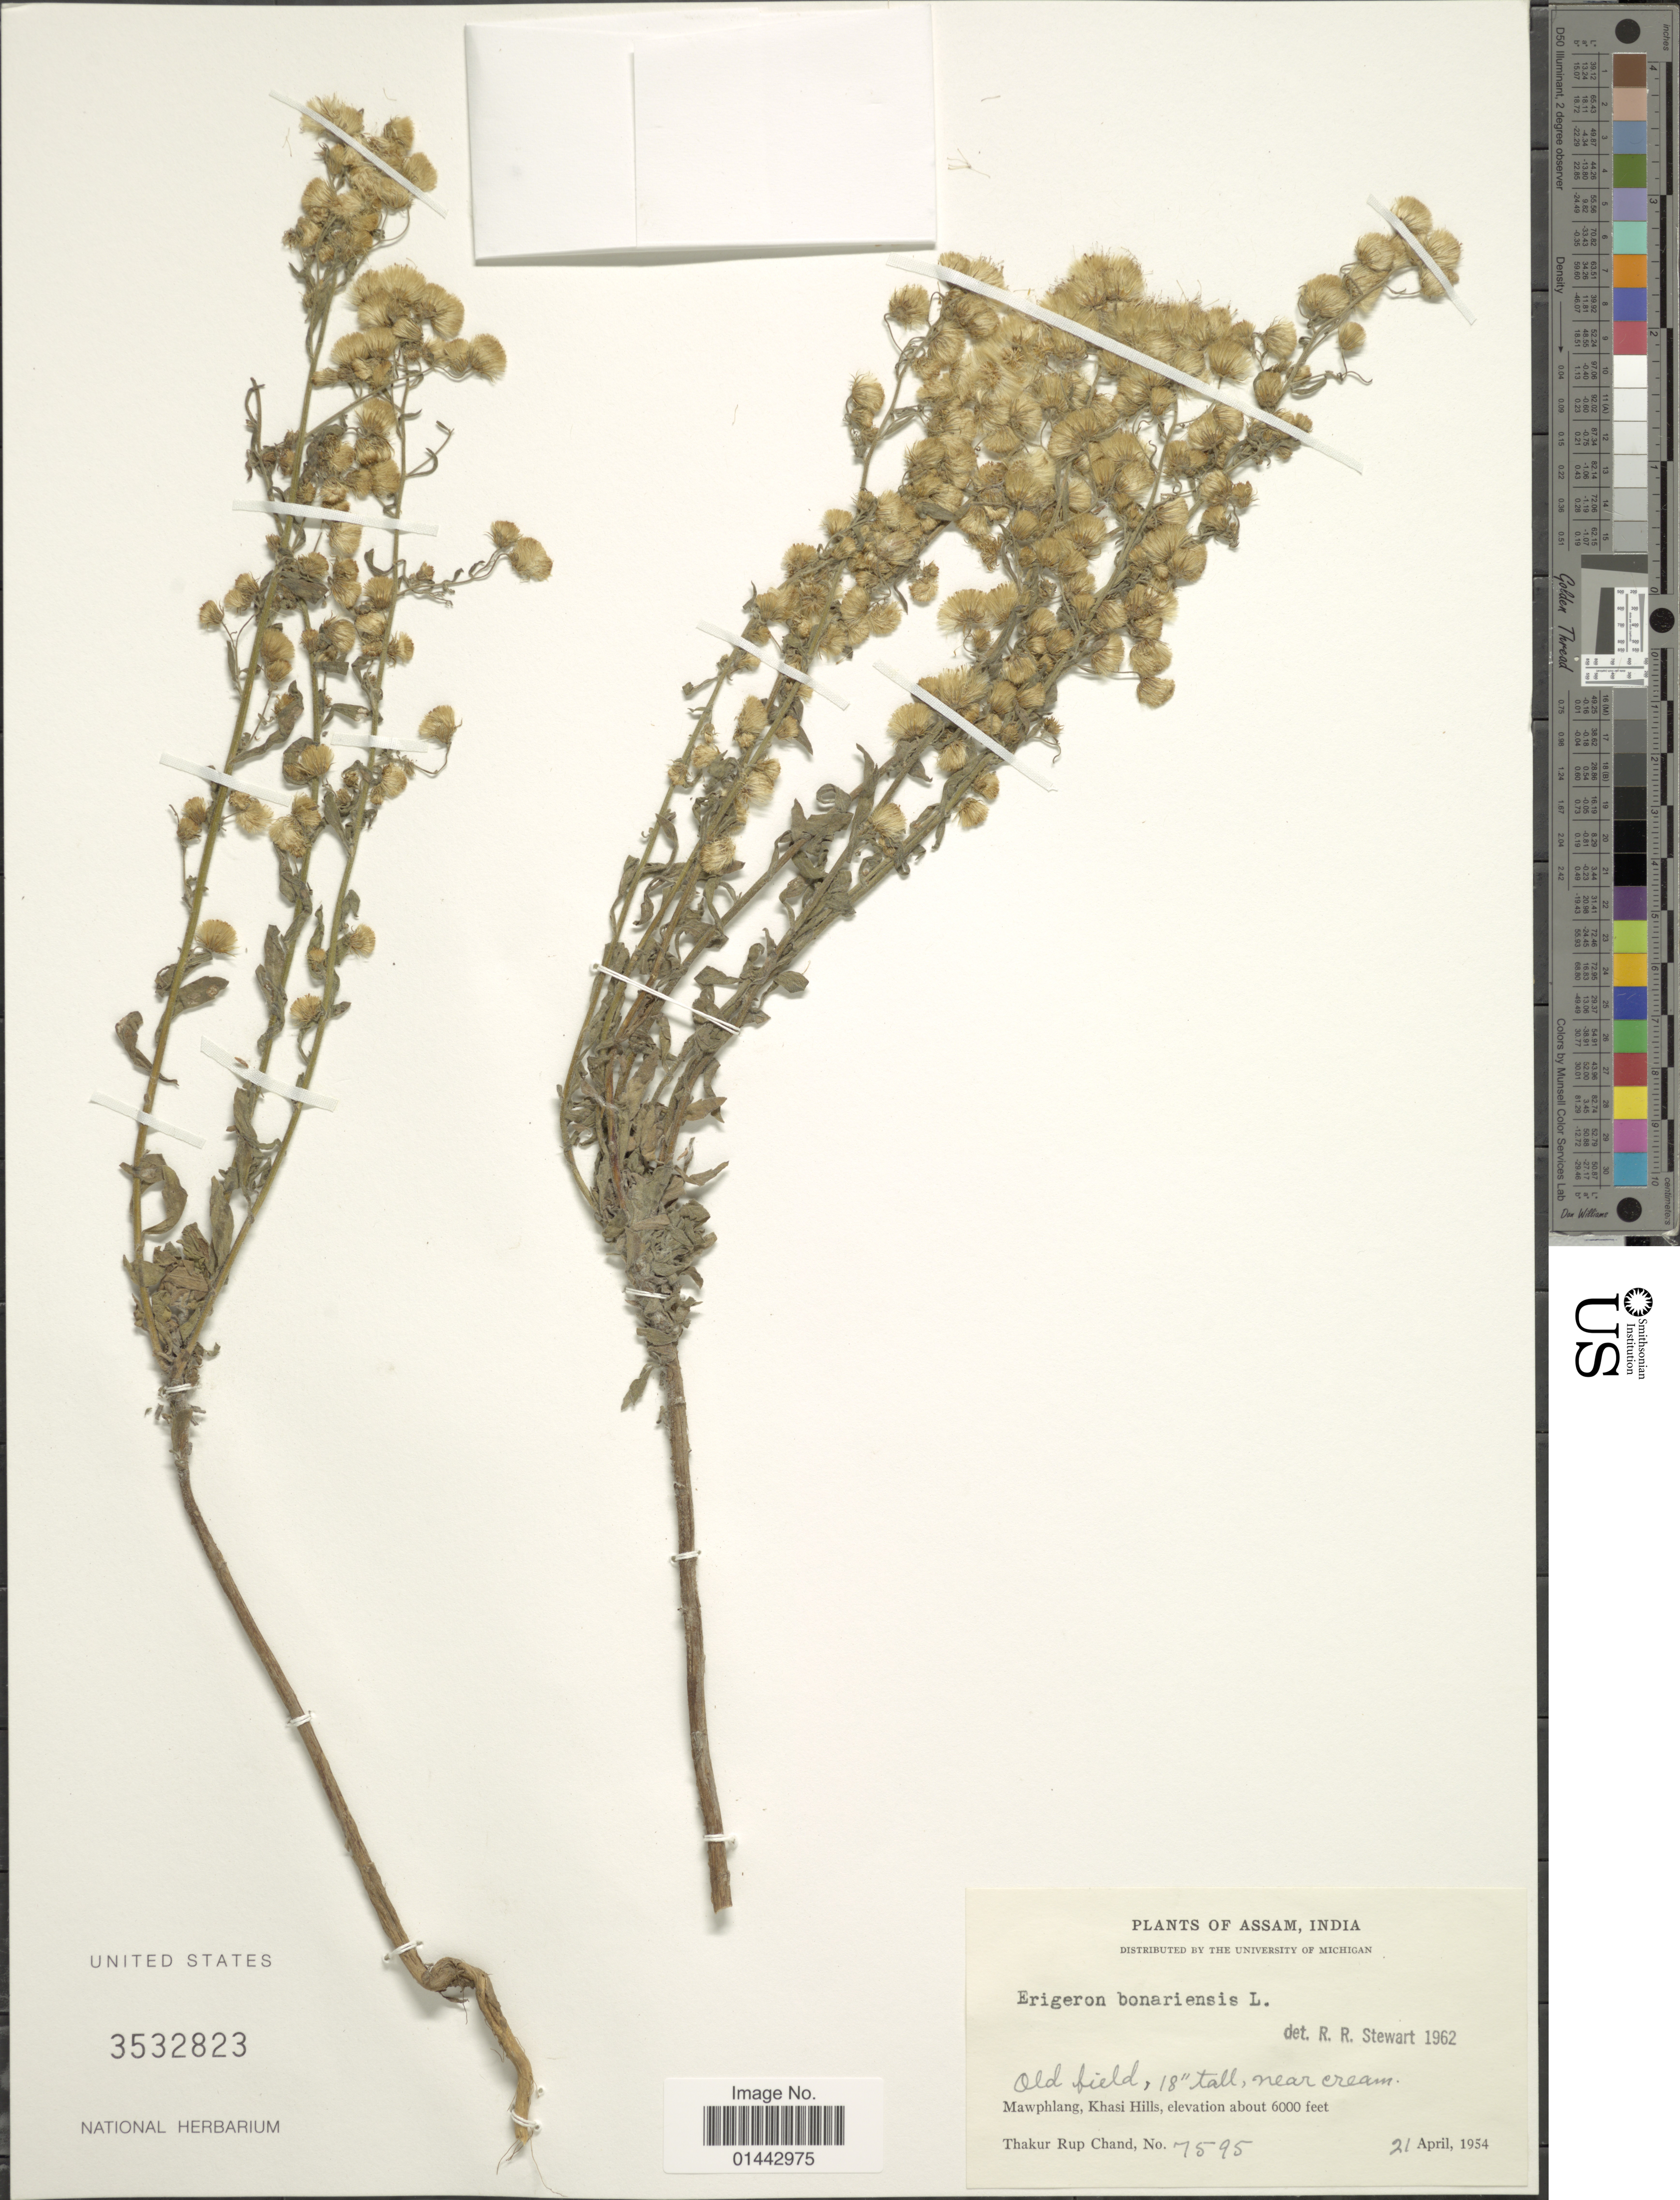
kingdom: Plantae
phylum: Tracheophyta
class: Magnoliopsida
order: Asterales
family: Asteraceae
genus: Erigeron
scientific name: Erigeron bonariensis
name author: L.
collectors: T. R. Chand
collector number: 7595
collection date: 1954-04-21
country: India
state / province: Meghalaya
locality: Old field, Mawphlang, Khasi Hills, near cream.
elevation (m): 1829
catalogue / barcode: US 3532823